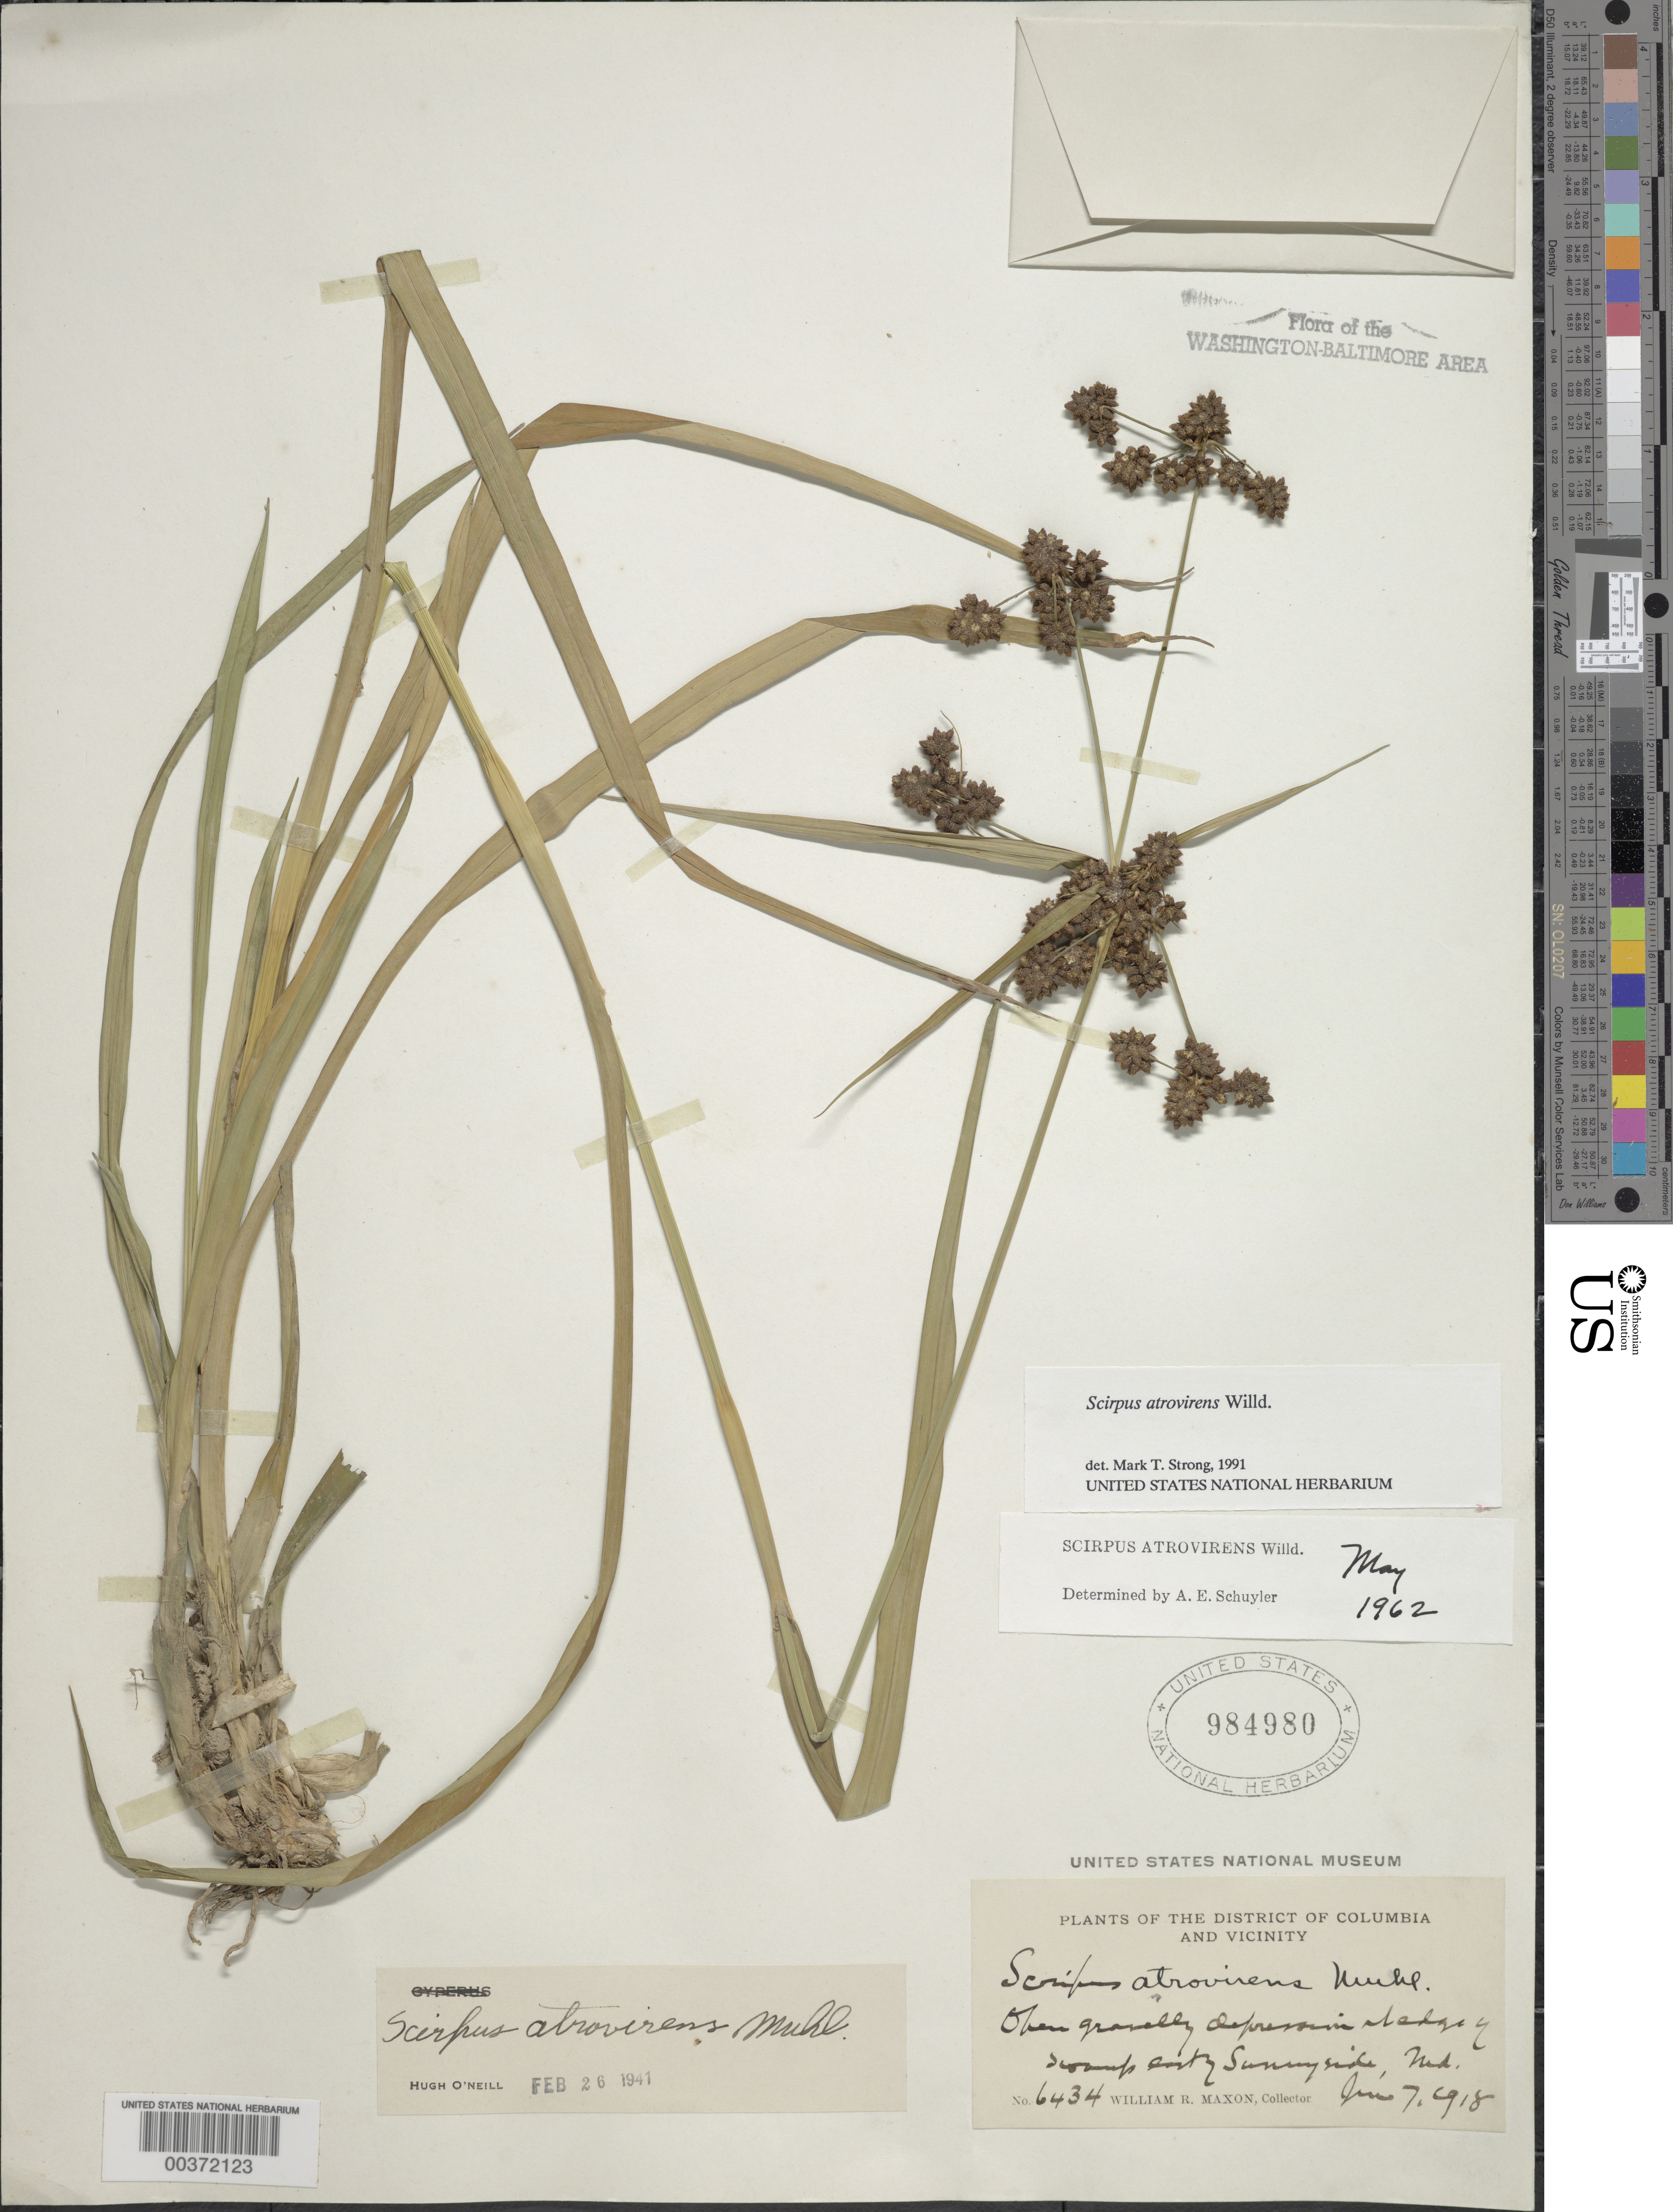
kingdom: Plantae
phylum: Tracheophyta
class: Liliopsida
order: Poales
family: Cyperaceae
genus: Scirpus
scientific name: Scirpus atrovirens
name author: Willd.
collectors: W. R. Maxon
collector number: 6434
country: United States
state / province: Maryland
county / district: Prince George's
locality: East of Sunnyside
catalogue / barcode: US 984980